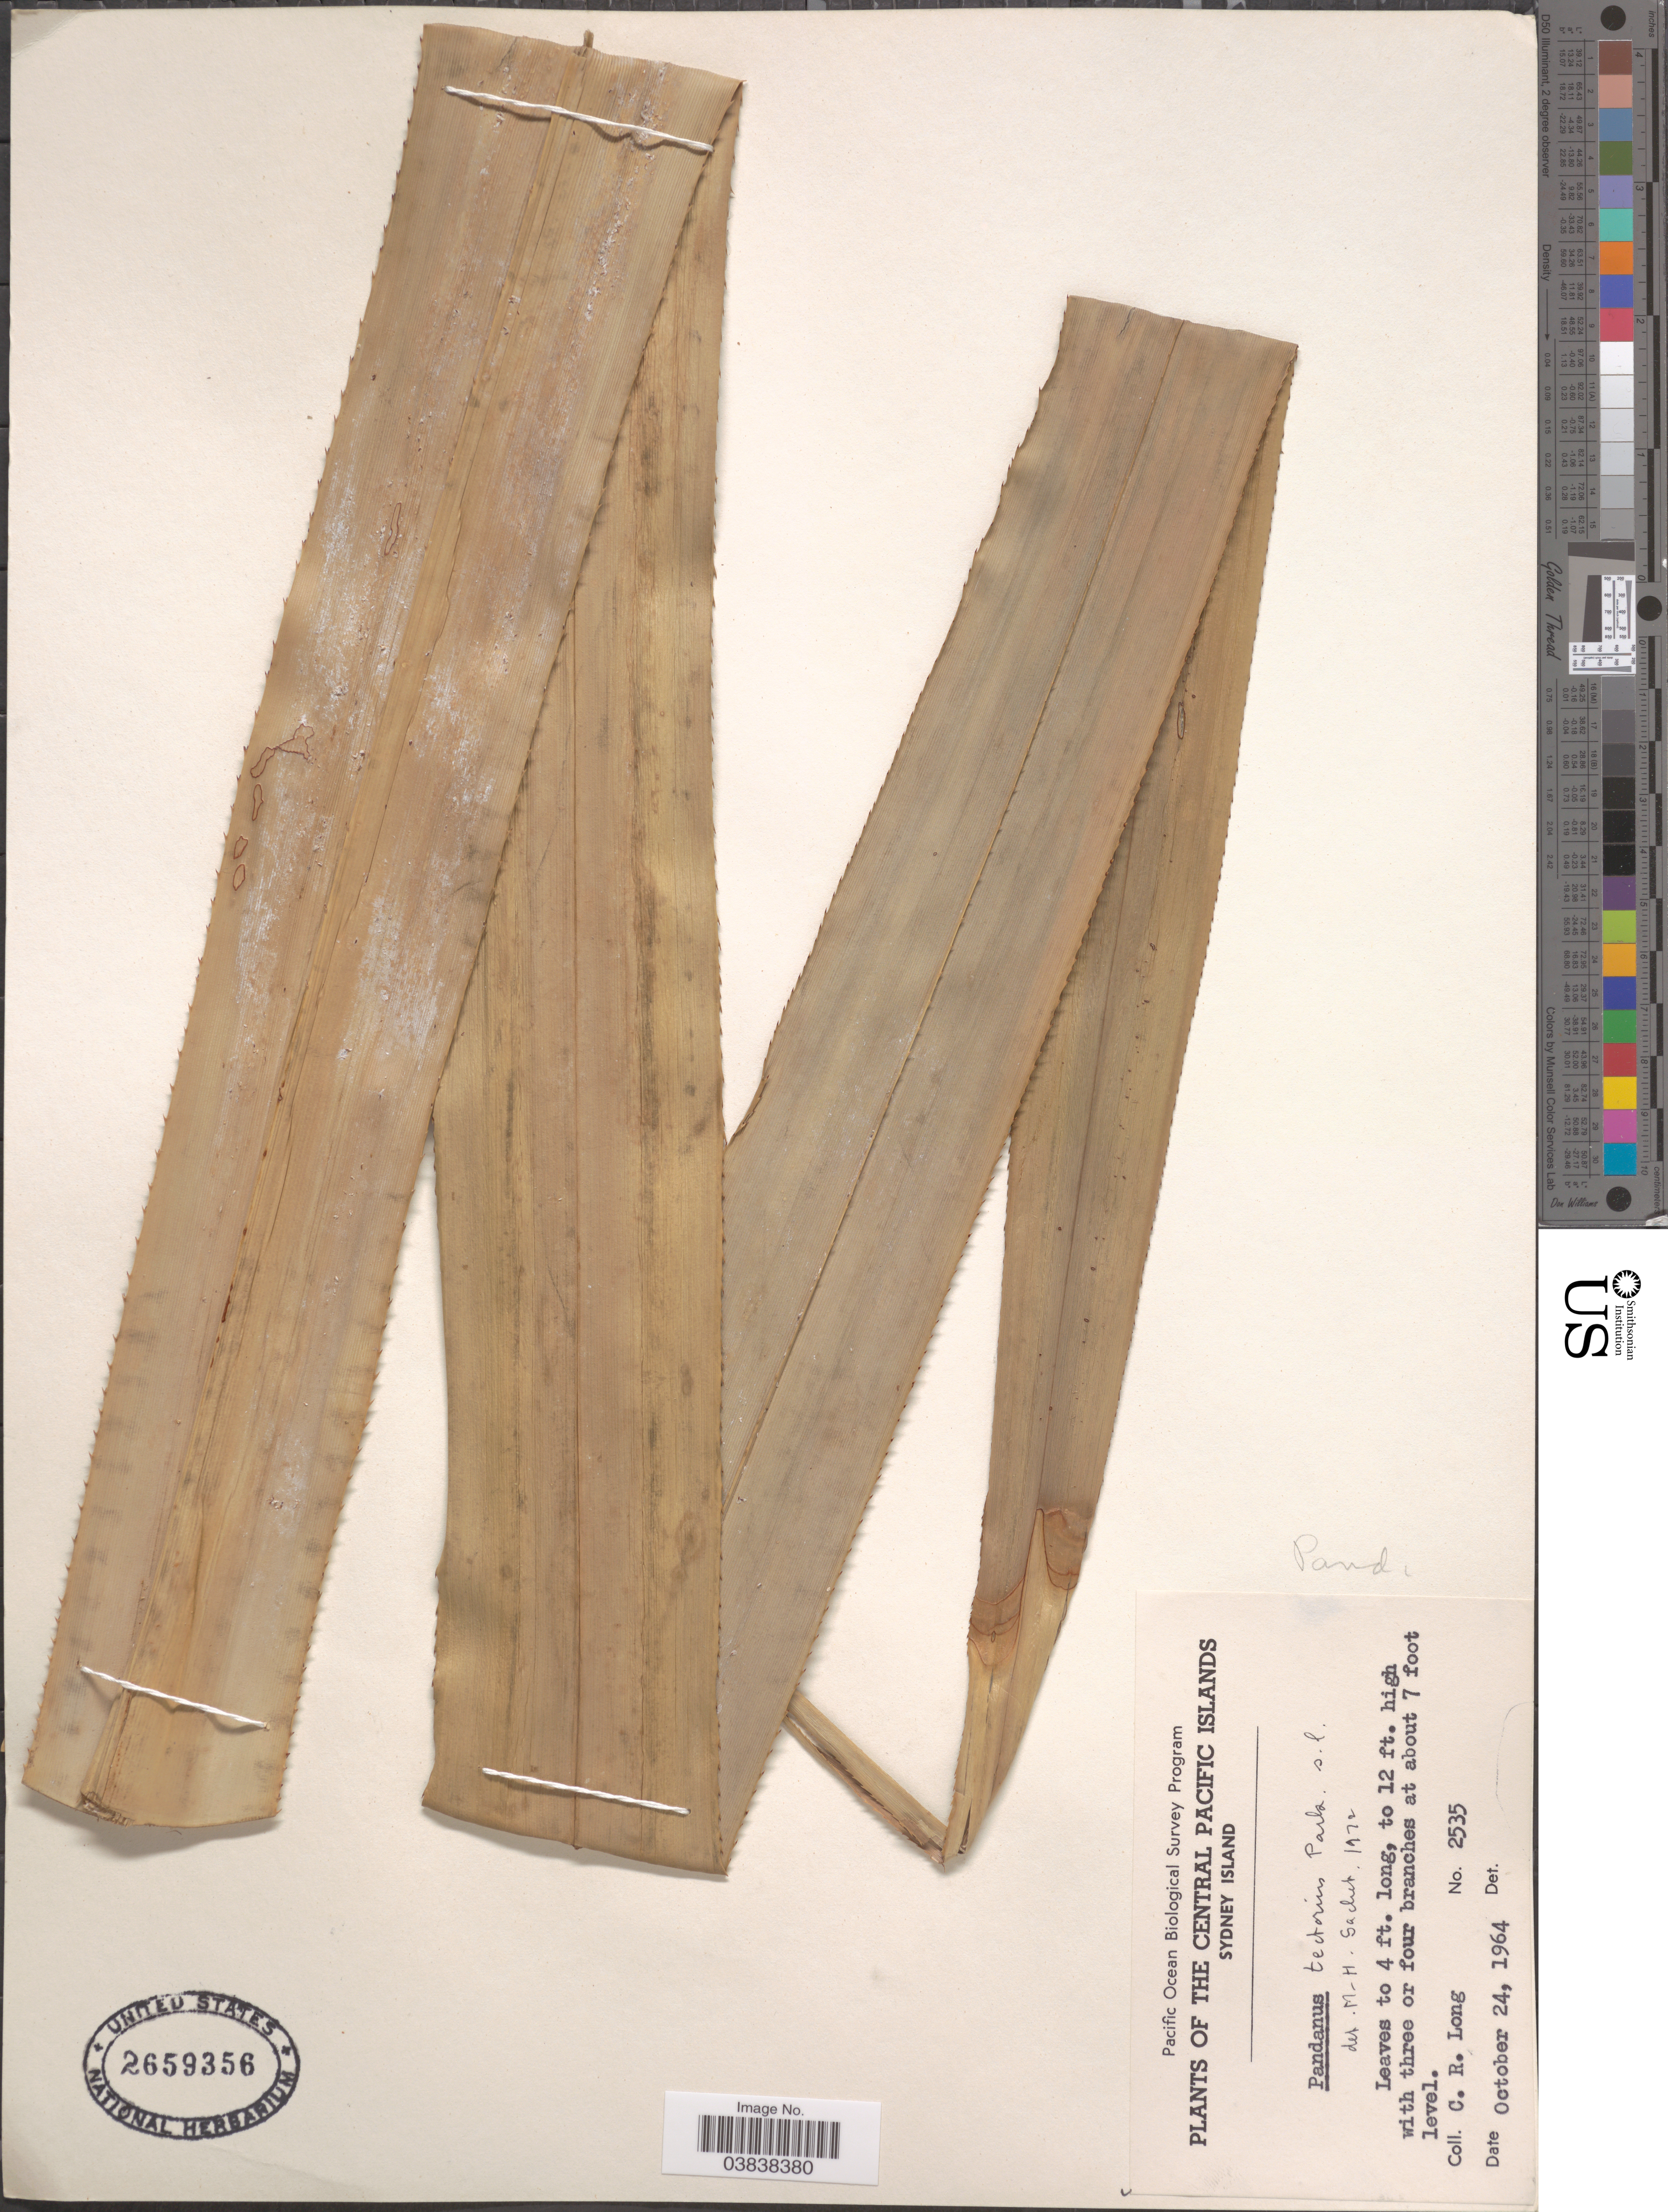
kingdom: Plantae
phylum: Tracheophyta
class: Liliopsida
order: Pandanales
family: Pandanaceae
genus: Pandanus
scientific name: Pandanus tectorius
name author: Parkinson ex DuRoi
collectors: C. R. Long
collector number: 2535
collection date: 1964-10-24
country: Kiribati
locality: Central Pacific Islands. Sydney Island.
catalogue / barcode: US 2659356